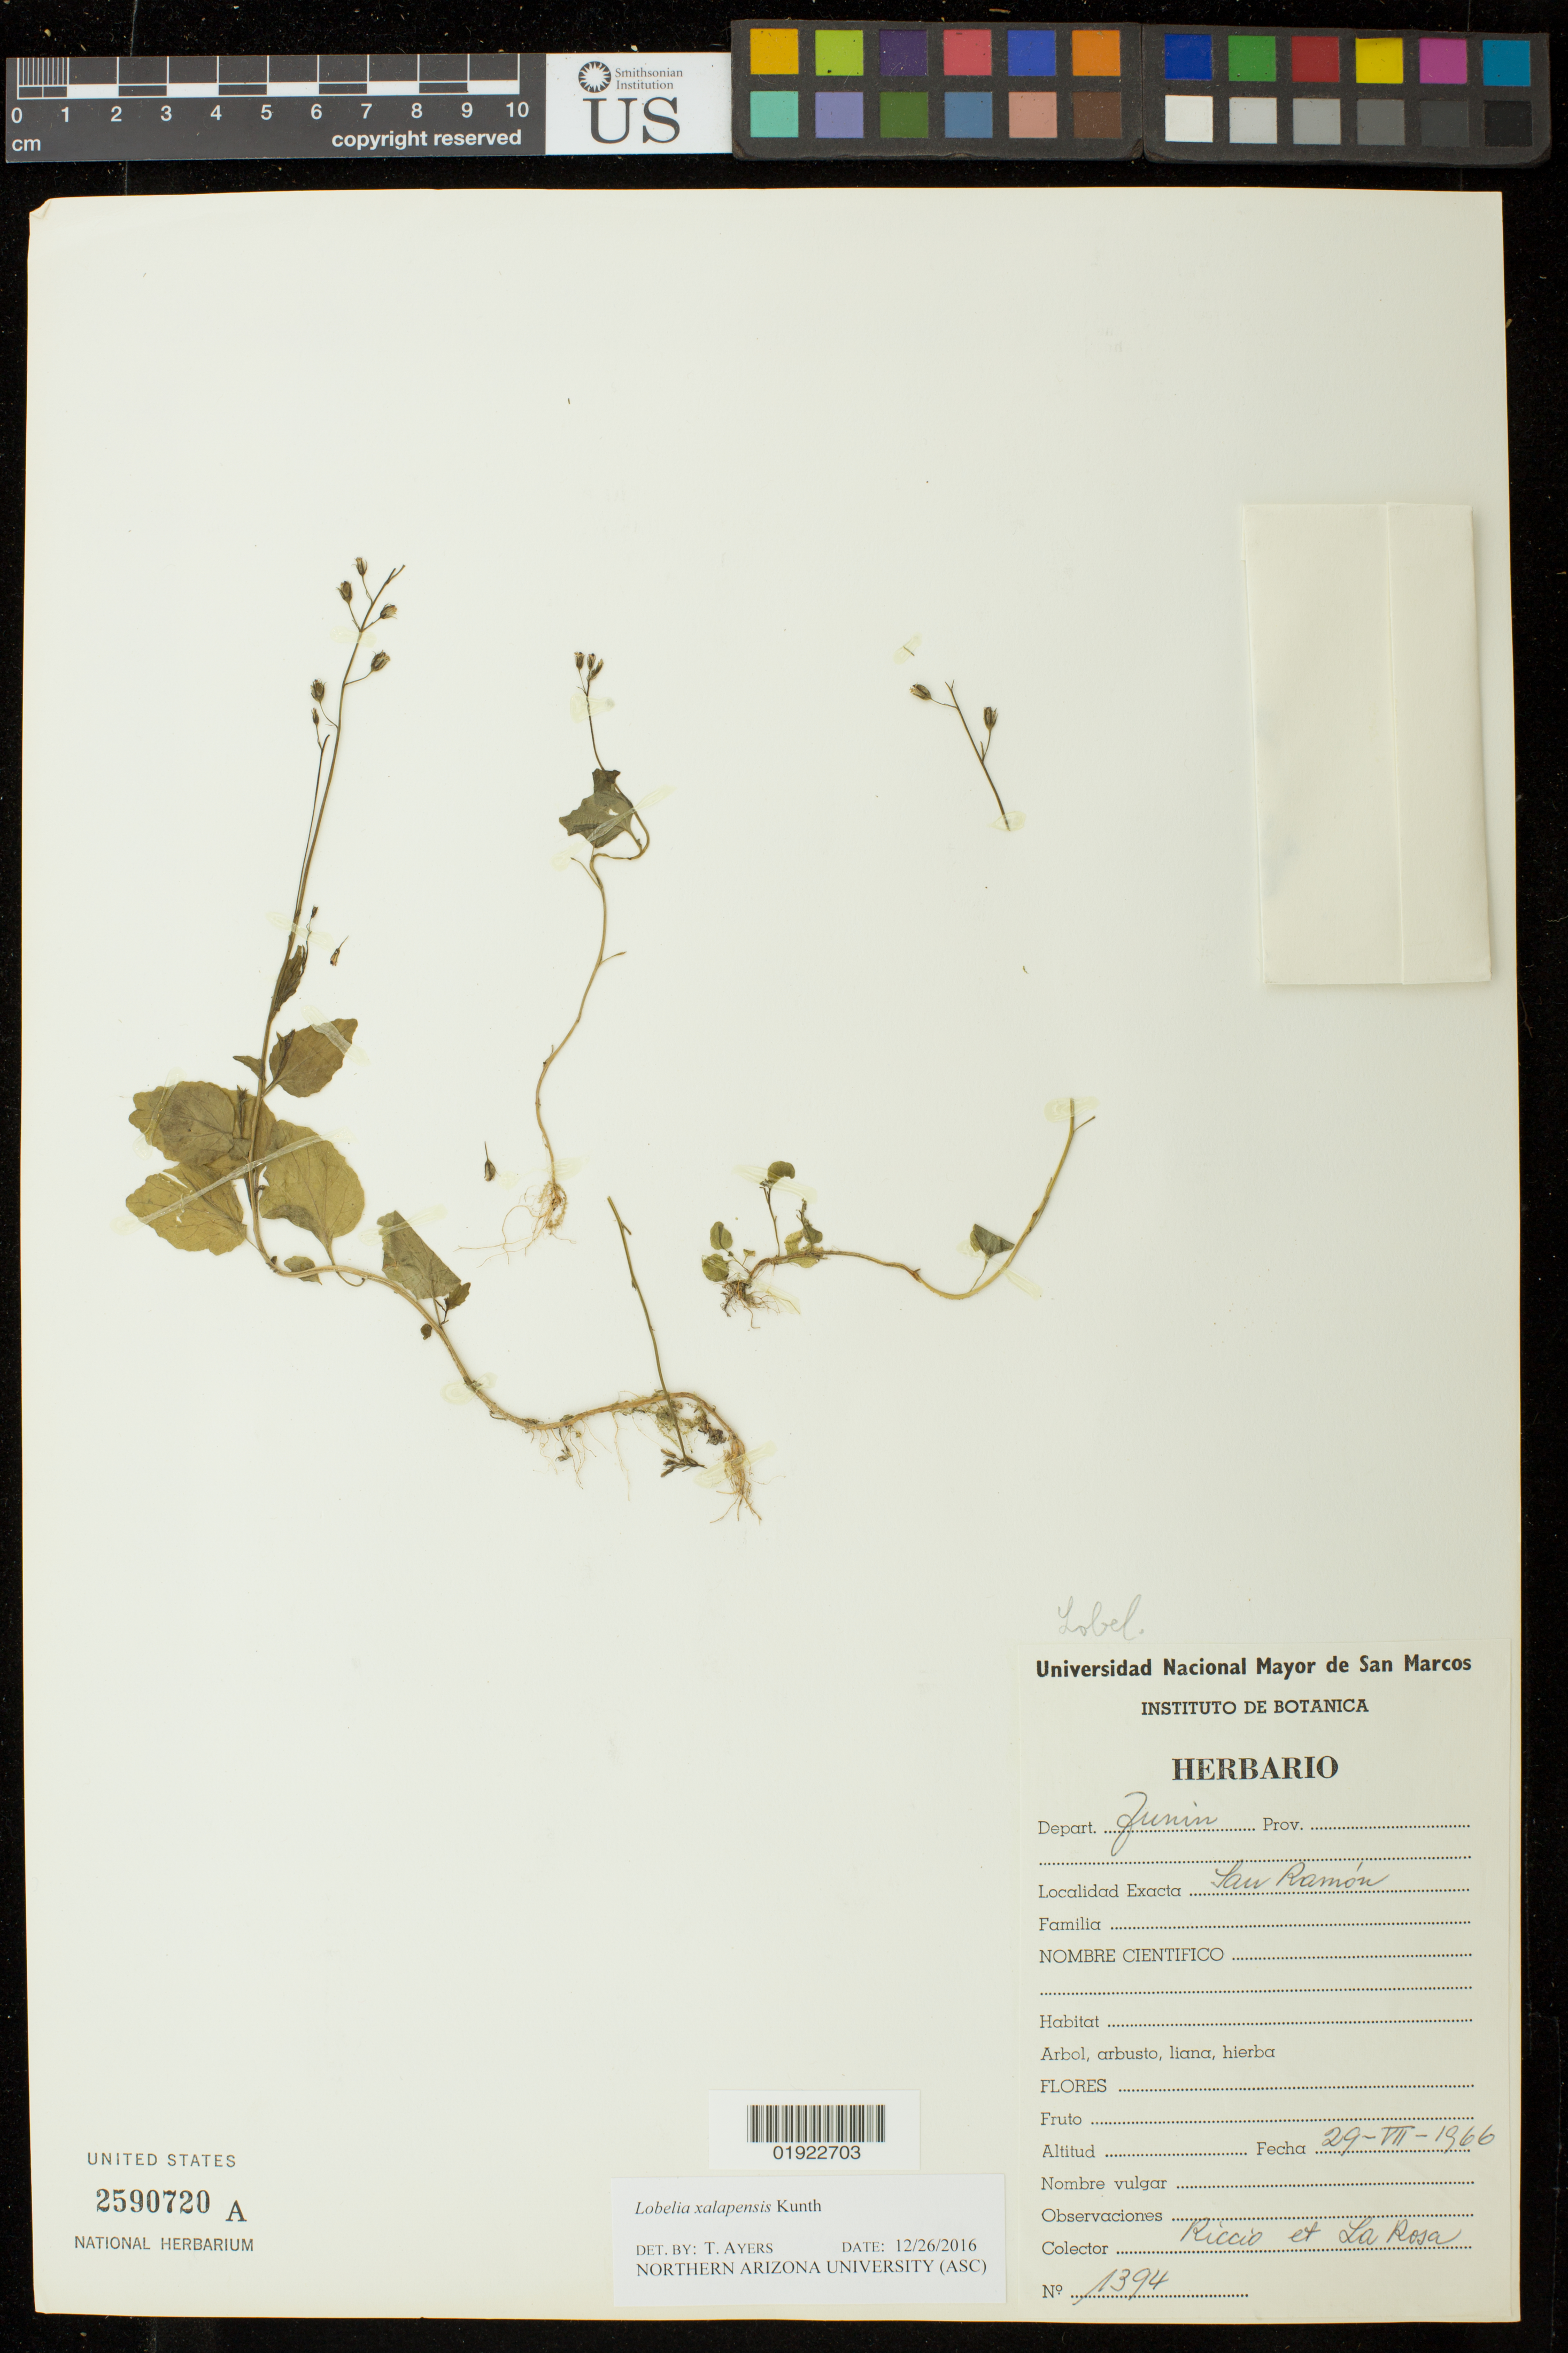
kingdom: Plantae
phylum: Tracheophyta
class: Magnoliopsida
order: Asterales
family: Campanulaceae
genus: Lobelia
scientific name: Lobelia xalapensis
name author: Kunth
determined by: Ayers, Tina J.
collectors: Riccio & -. La Rosa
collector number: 1394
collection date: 1966-07-29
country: Peru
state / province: Junín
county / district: Chanchamayo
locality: San Ramón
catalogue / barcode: US 2590720A